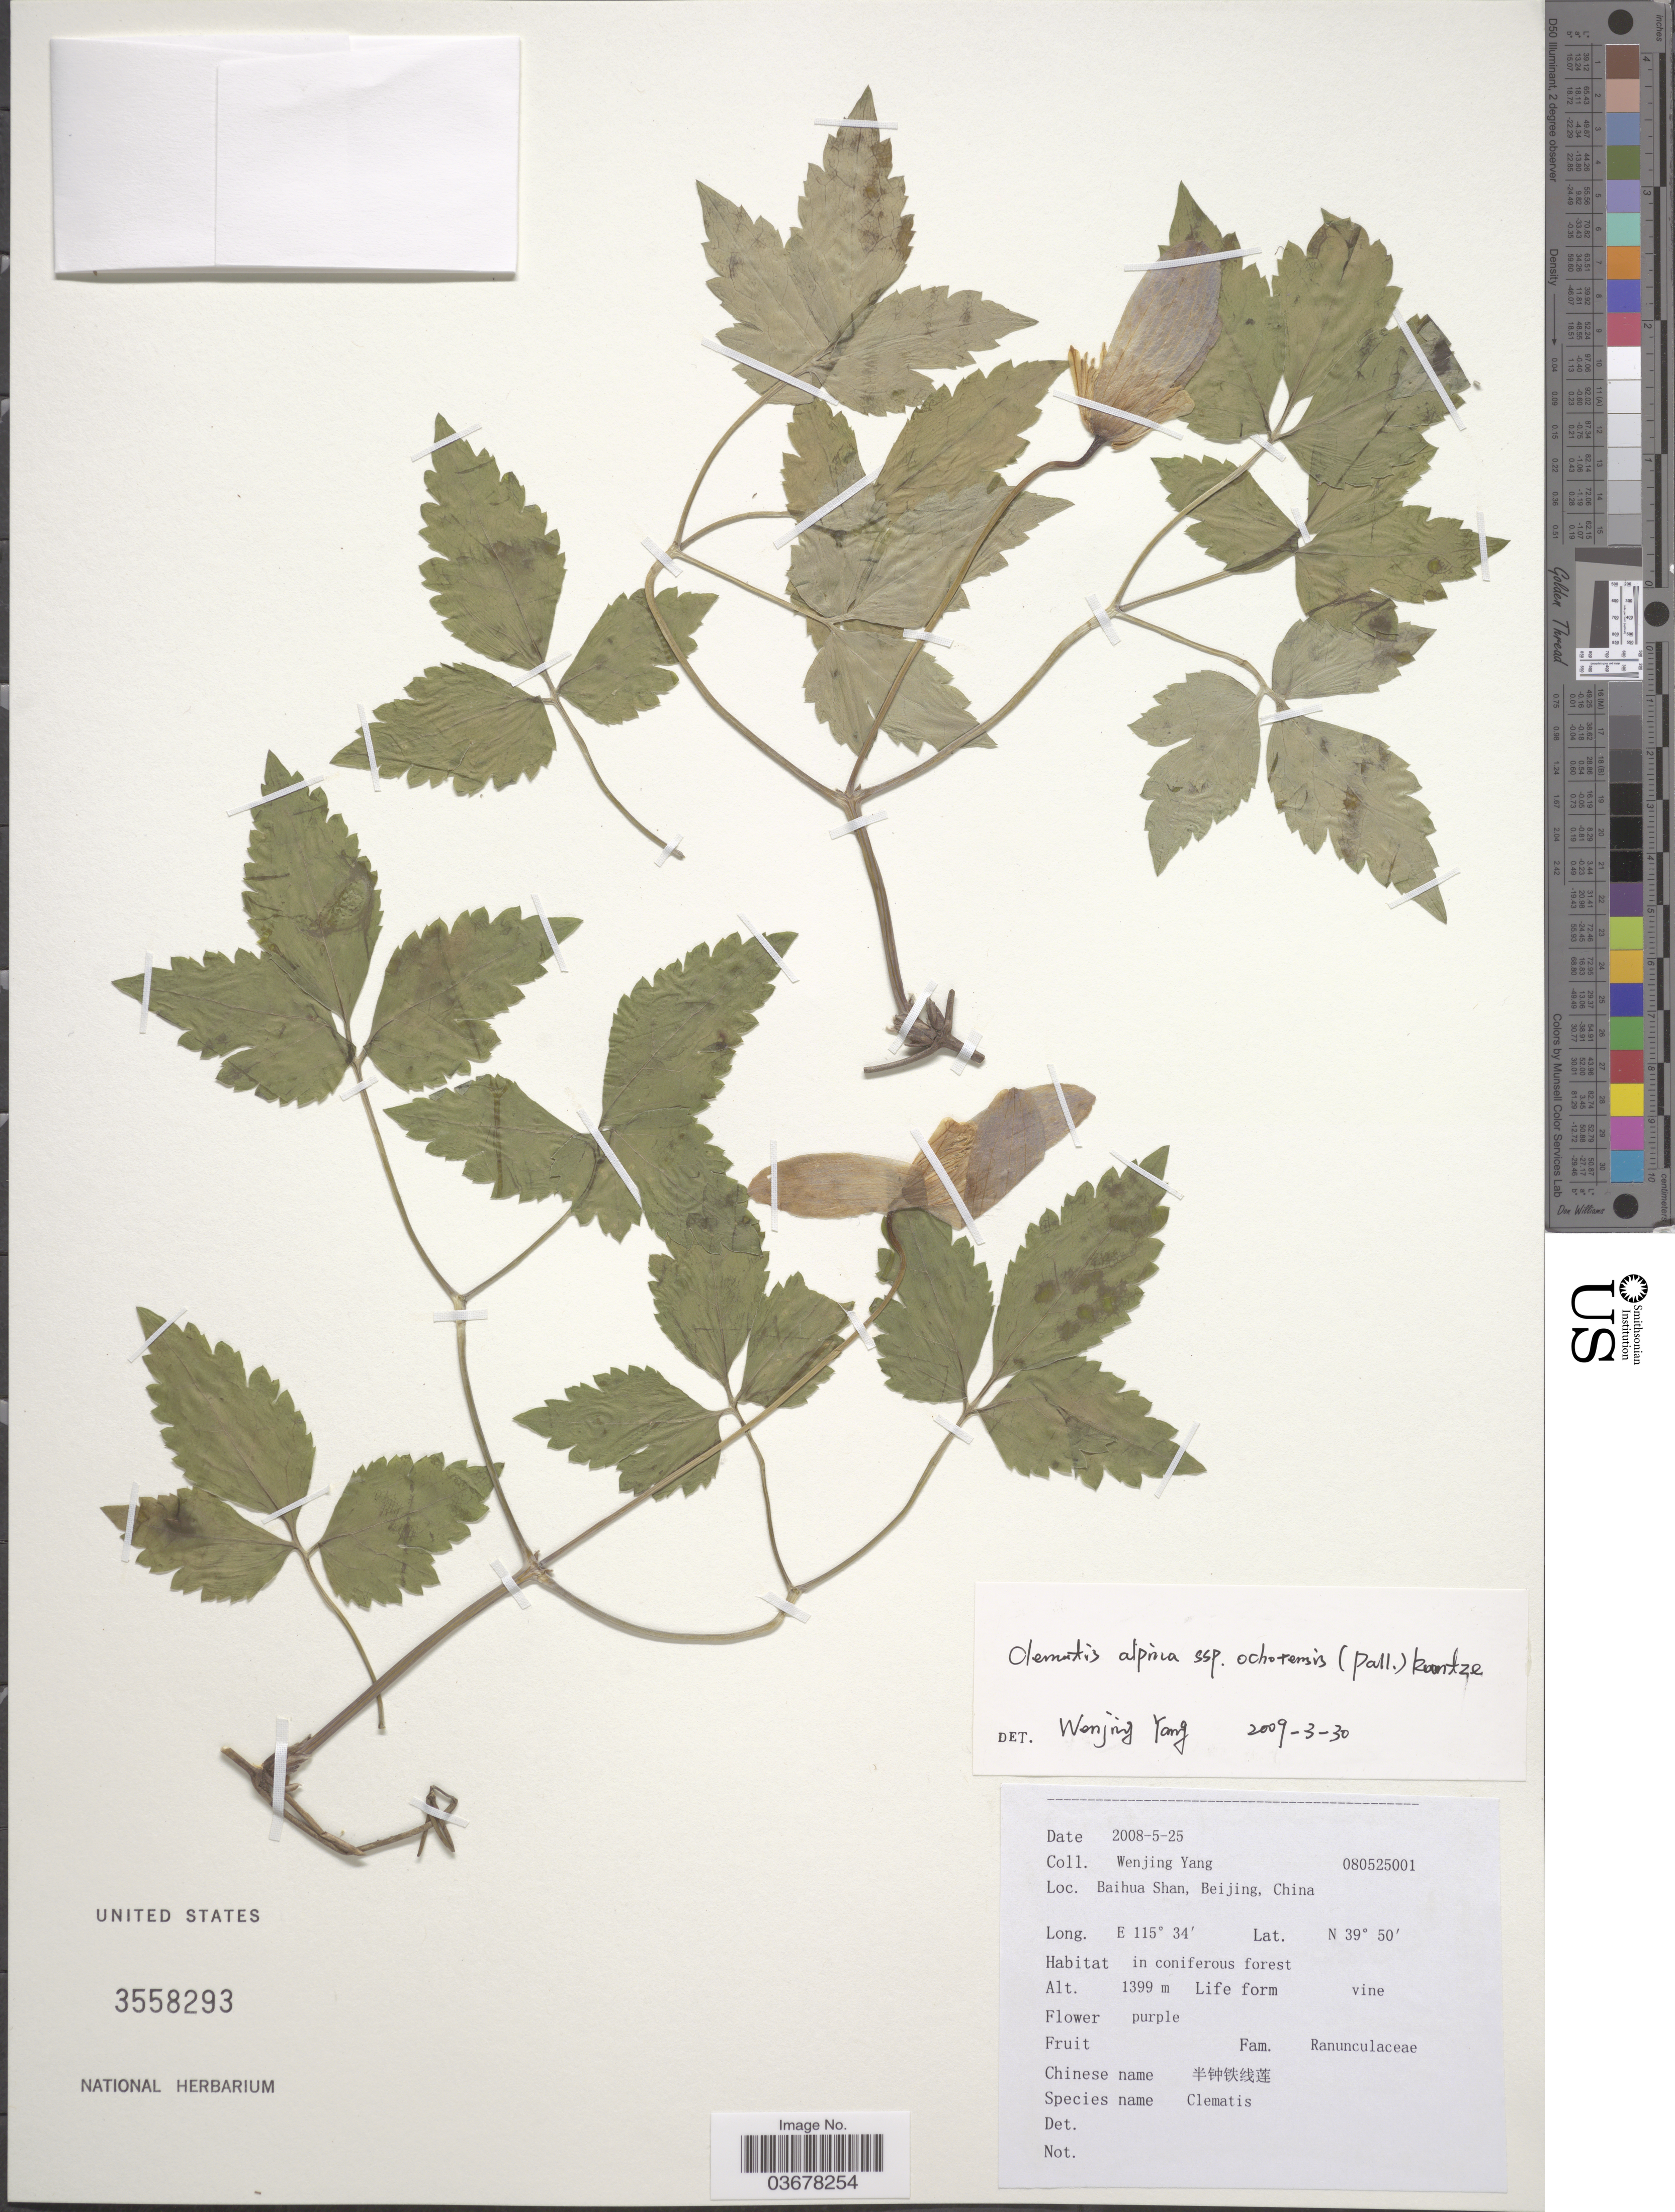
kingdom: Plantae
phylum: Tracheophyta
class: Magnoliopsida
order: Ranunculales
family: Ranunculaceae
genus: Clematis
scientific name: Clematis alpina subsp. ochotensis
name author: (Pall.)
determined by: Yang, W. S.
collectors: W. Yang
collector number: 080525001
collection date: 2008-05-25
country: China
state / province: Beijing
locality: Baihua Shan, Beijing.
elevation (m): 1399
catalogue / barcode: US 3558293